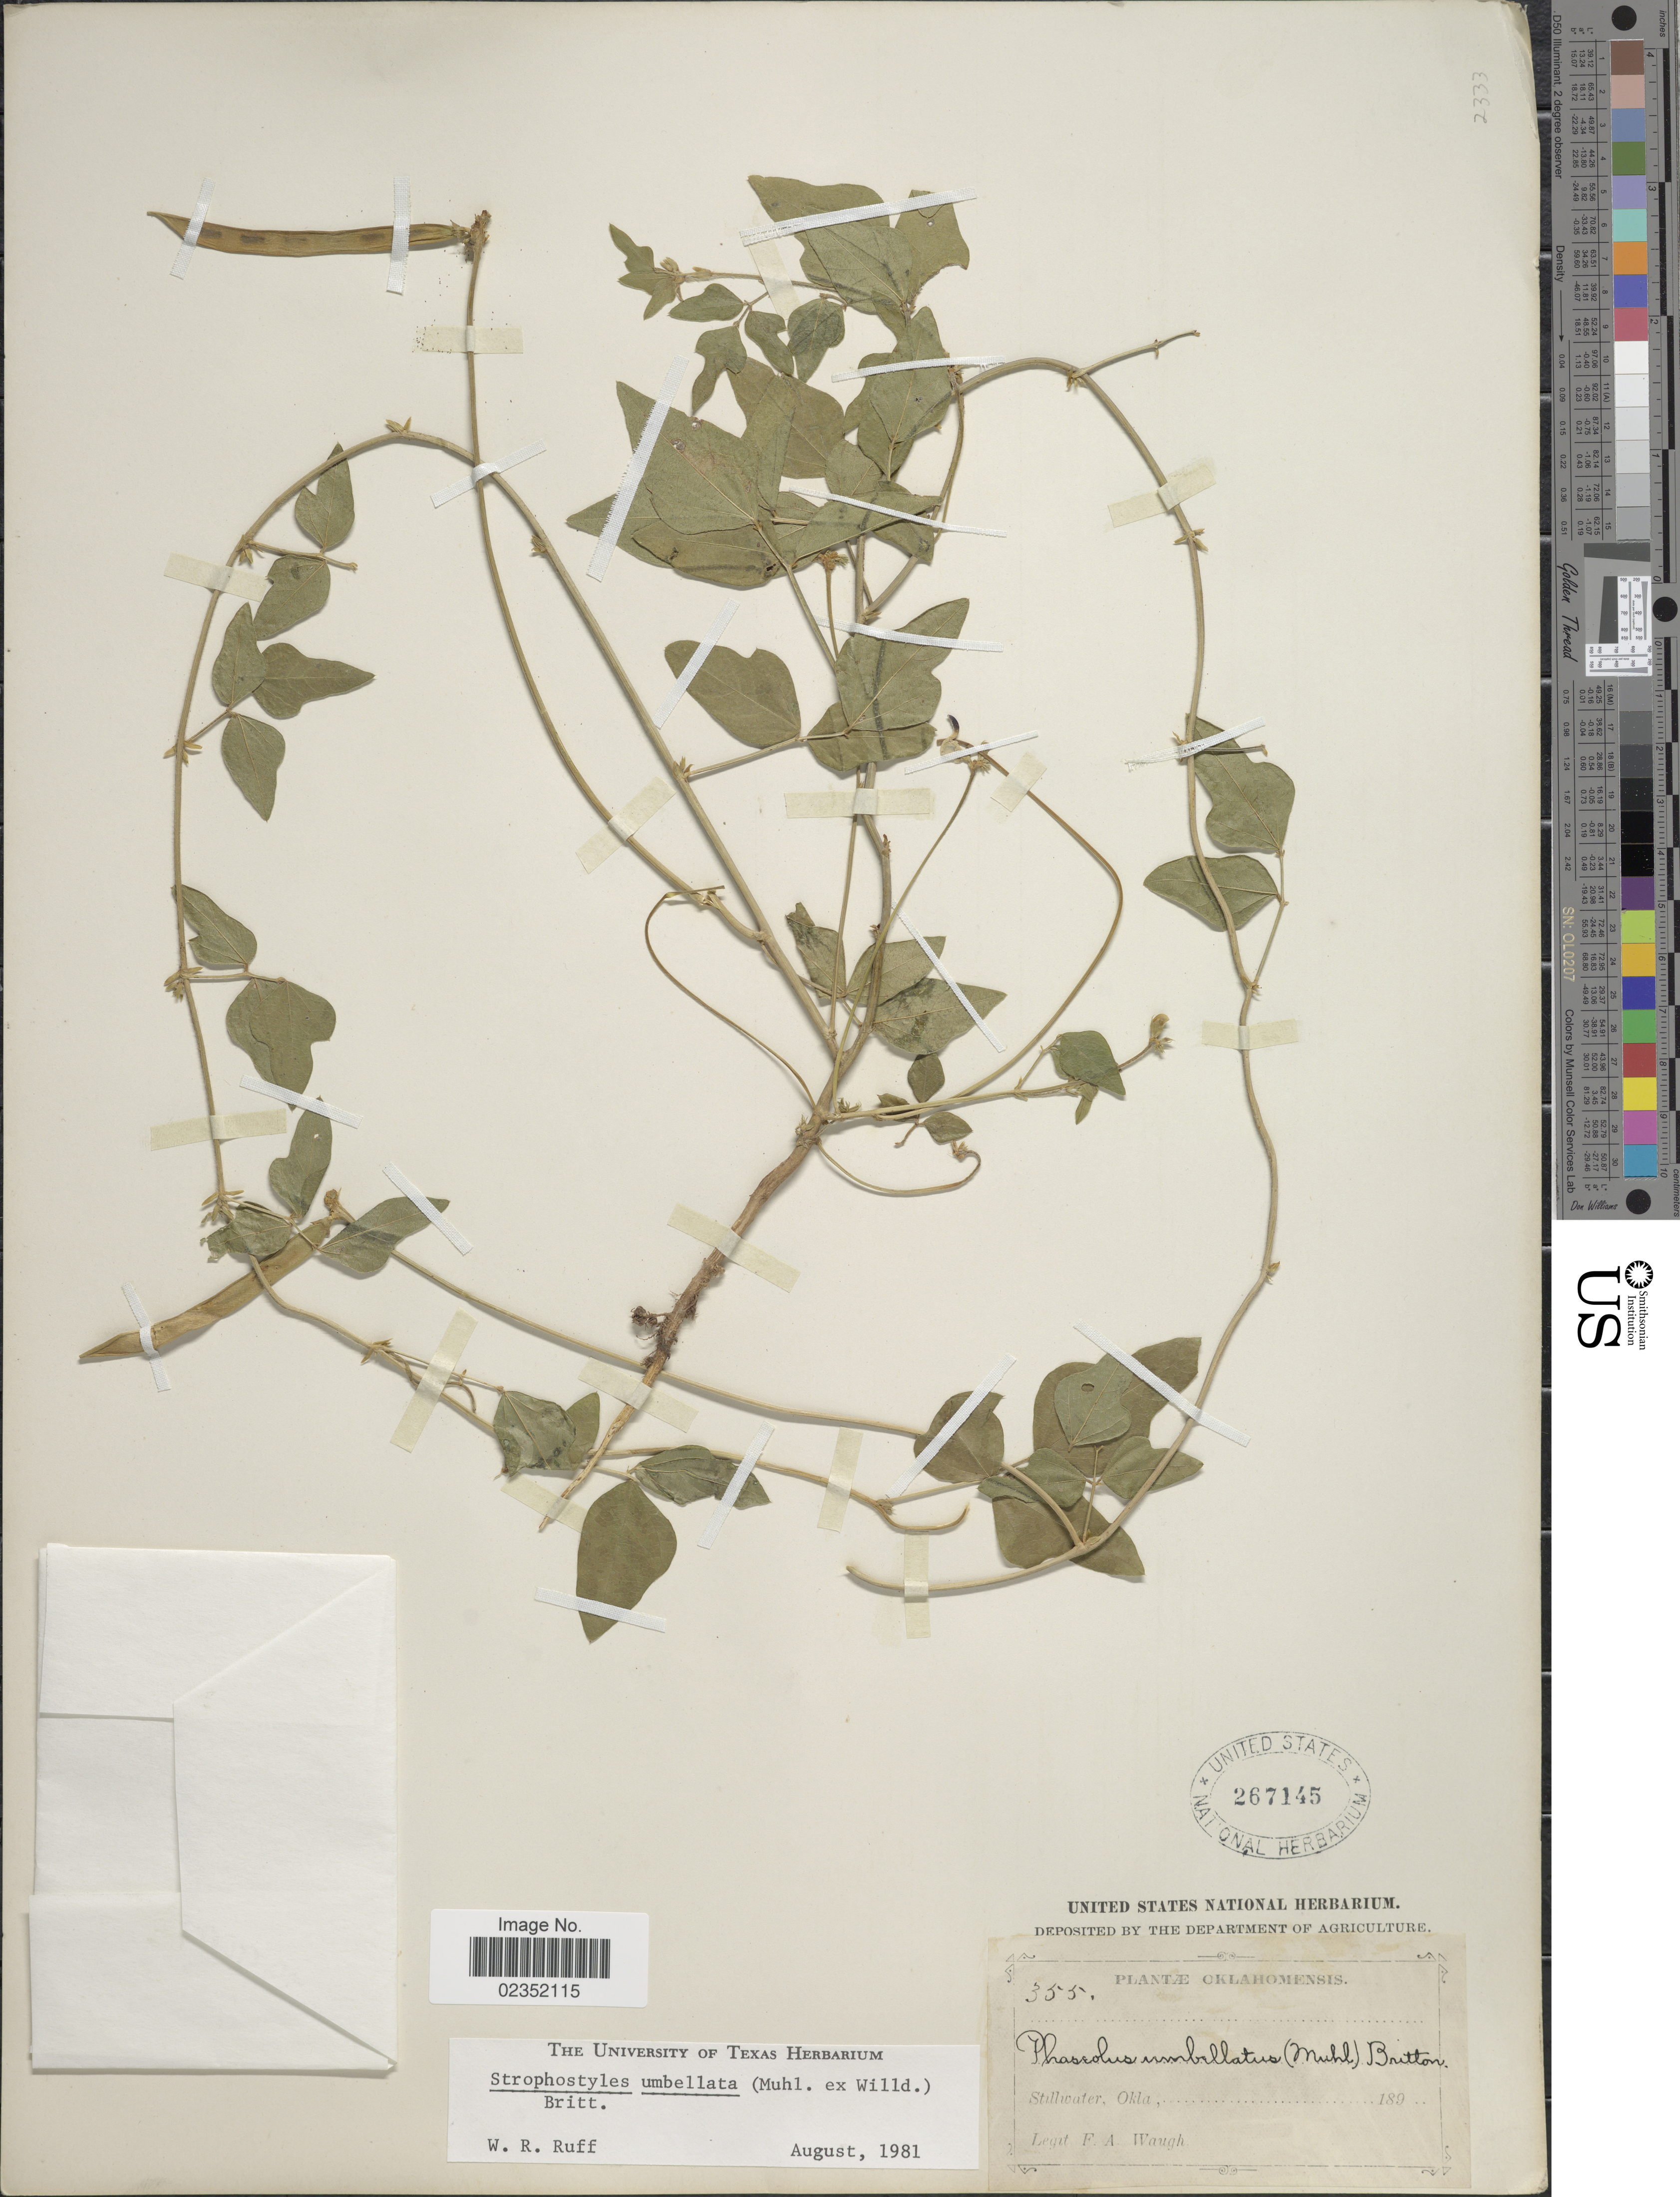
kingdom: Plantae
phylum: Tracheophyta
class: Magnoliopsida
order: Fabales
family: Fabaceae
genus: Strophostyles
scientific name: Strophostyles umbellata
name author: (Muhl. ex Willd.) Britton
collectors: F. Waugh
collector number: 355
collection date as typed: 189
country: United States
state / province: Oklahoma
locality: Stillwater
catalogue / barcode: US 267145